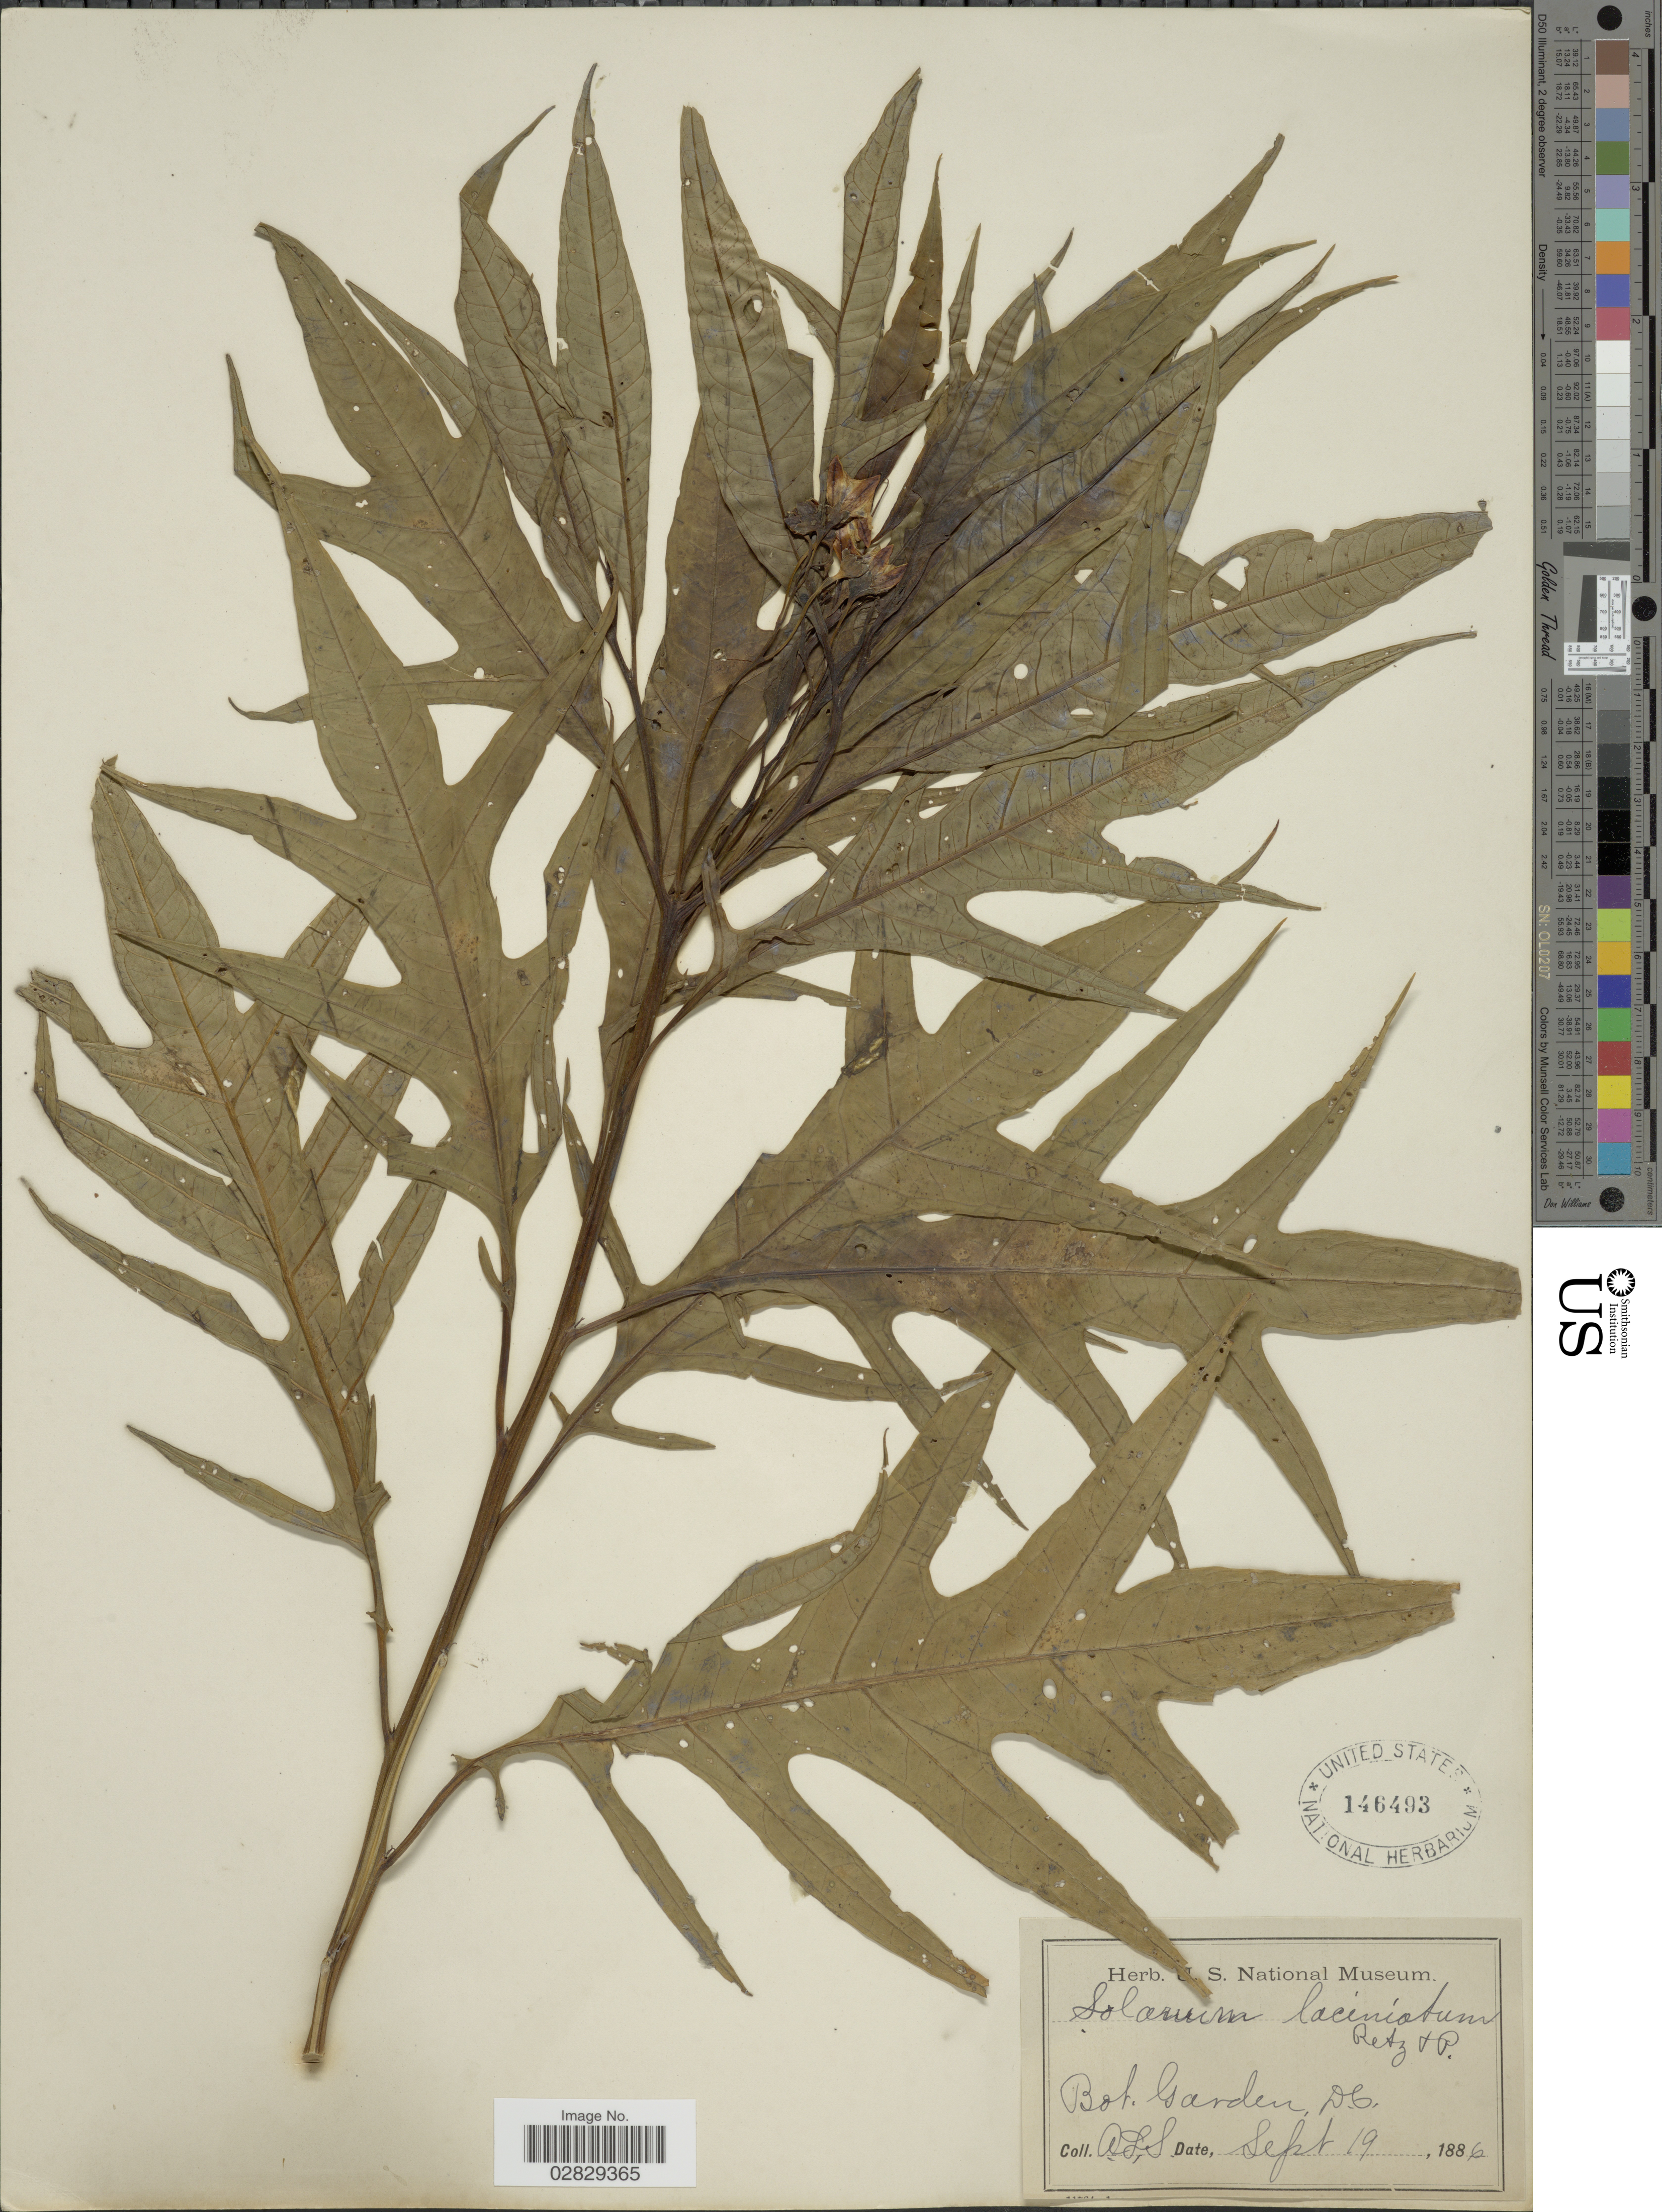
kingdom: Plantae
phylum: Tracheophyta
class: Magnoliopsida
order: Solanales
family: Solanaceae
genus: Solanum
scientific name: Solanum laciniatum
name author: Aiton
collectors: A. L. S.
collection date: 1886-09-19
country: United States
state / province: District of Columbia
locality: Bot. Garden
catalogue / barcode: US 146493